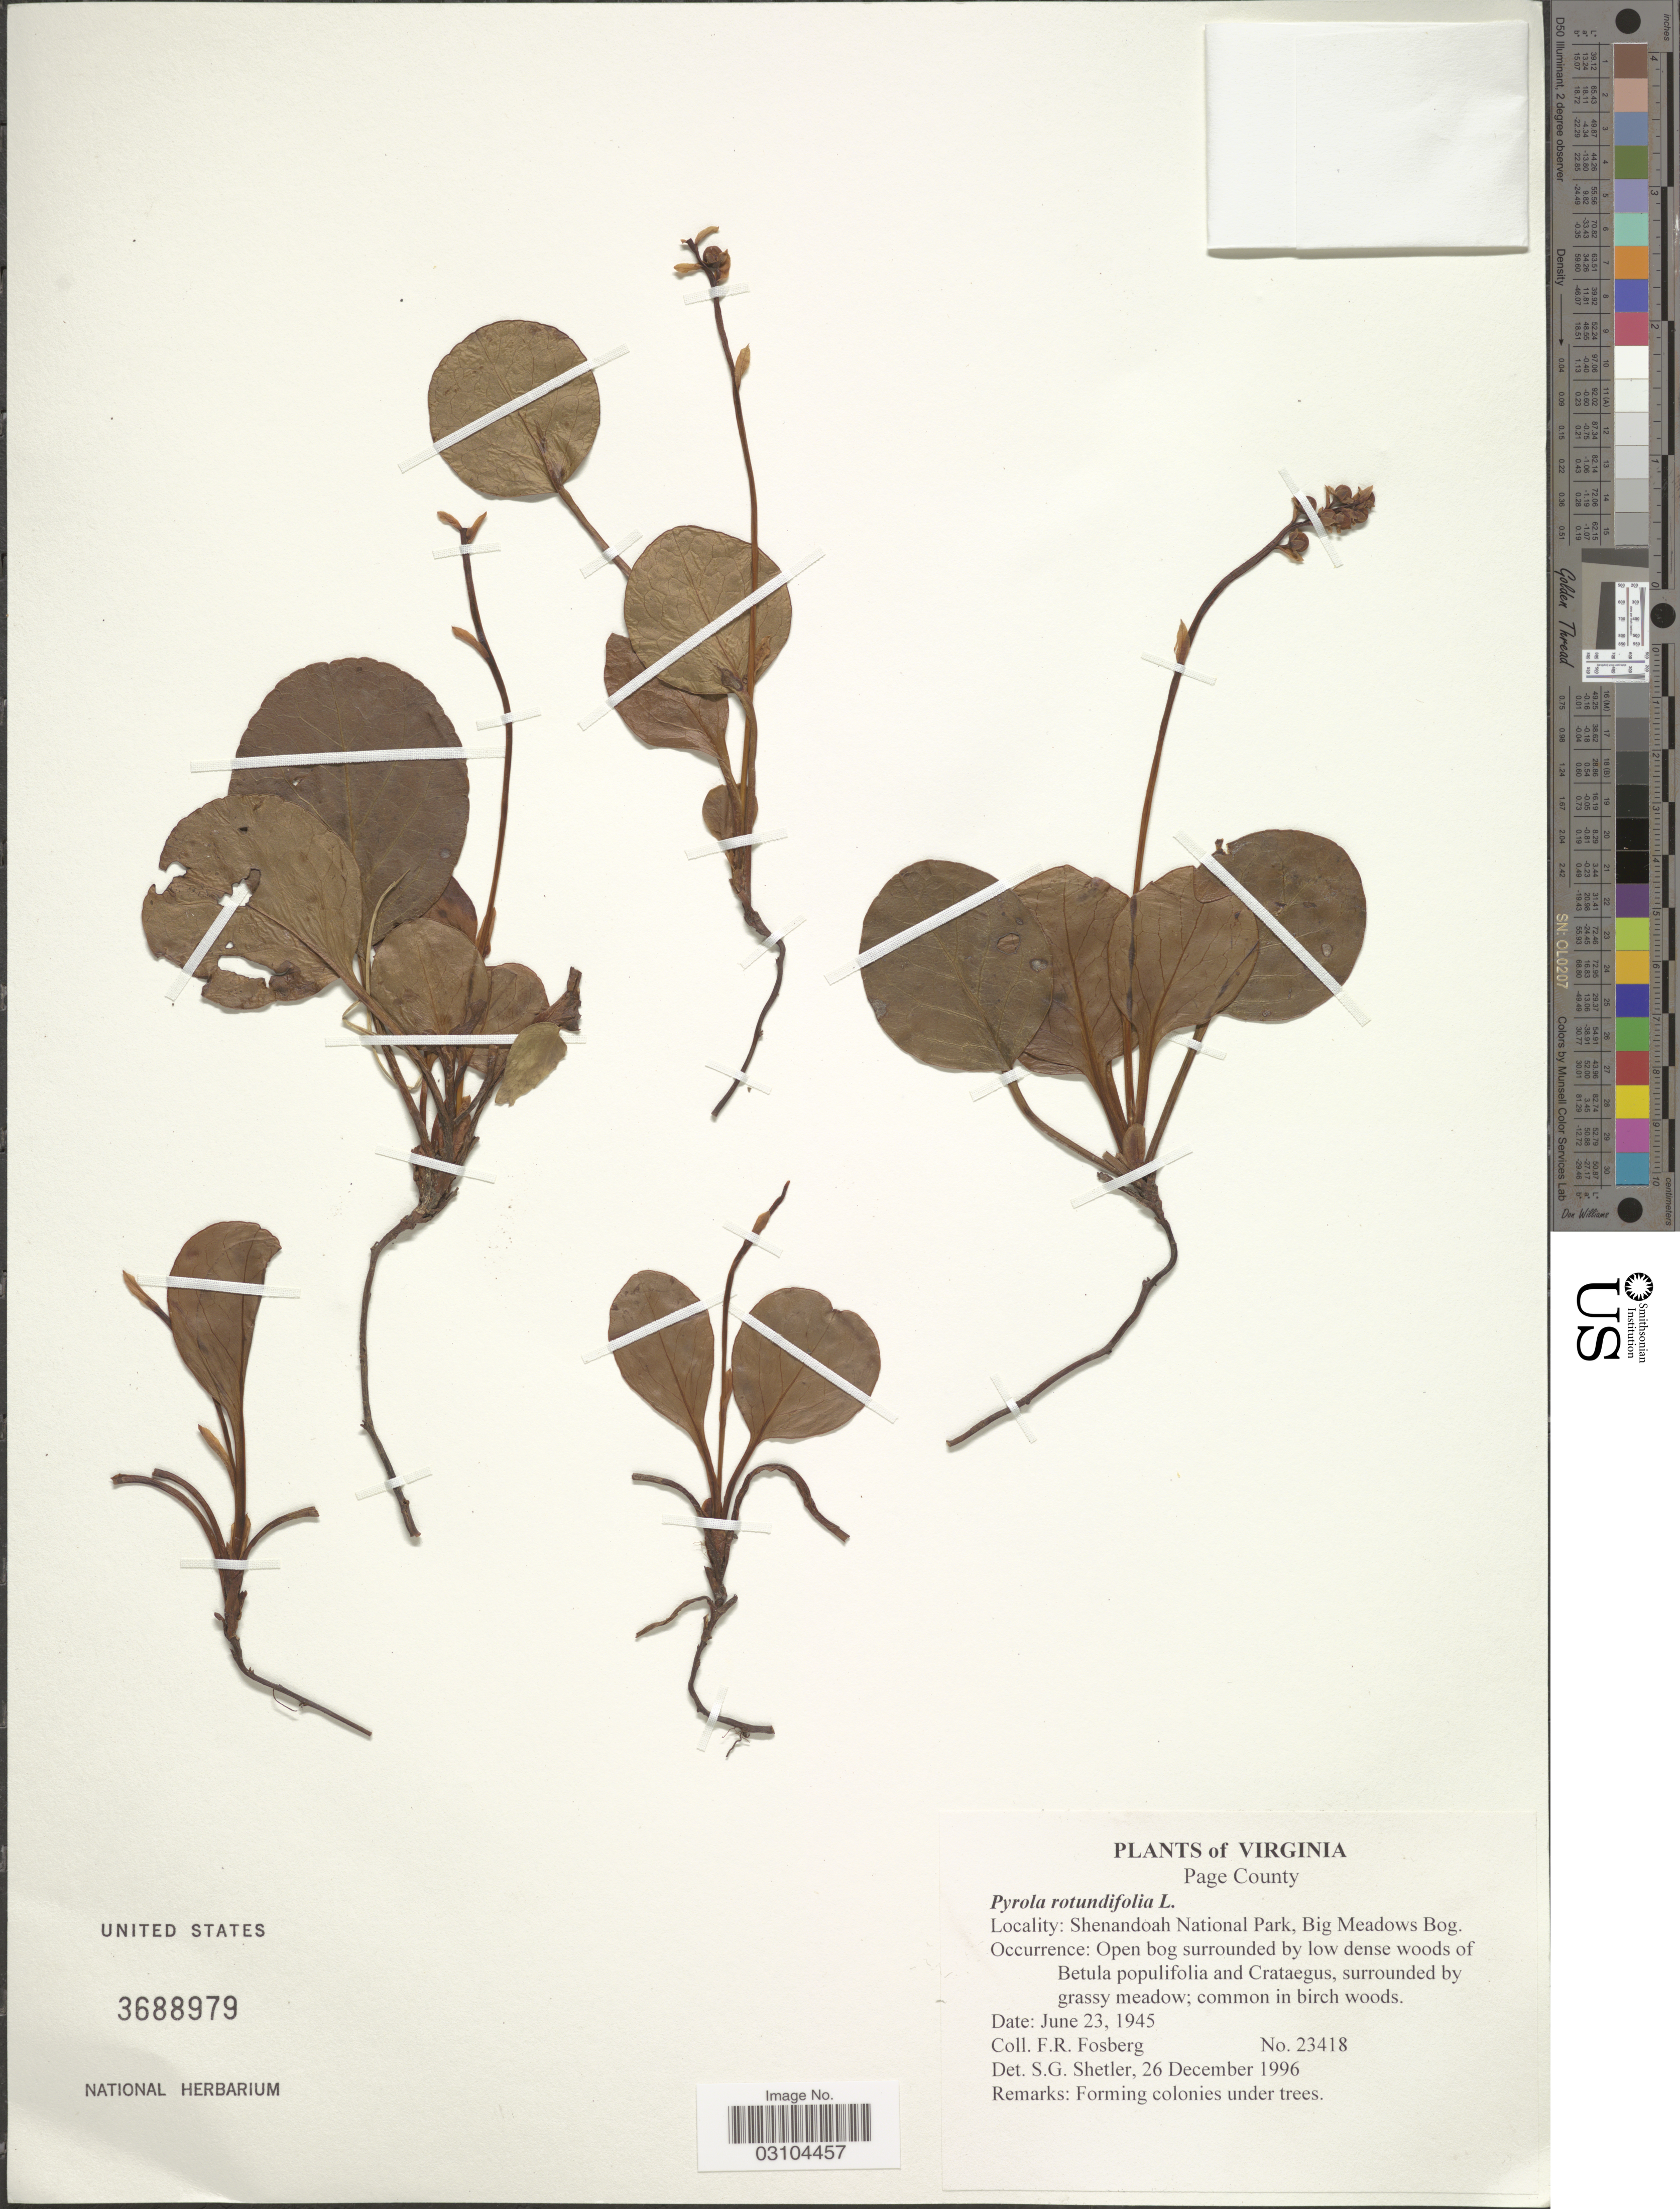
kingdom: Plantae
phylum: Tracheophyta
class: Magnoliopsida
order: Ericales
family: Ericaceae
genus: Pyrola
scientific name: Pyrola rotundifolia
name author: L.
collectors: F. R. Fosberg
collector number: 23418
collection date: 1945-06-23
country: United States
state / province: Virginia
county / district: Page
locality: Shenandoah National Park, Big Meadows Bog.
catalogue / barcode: US 3688979